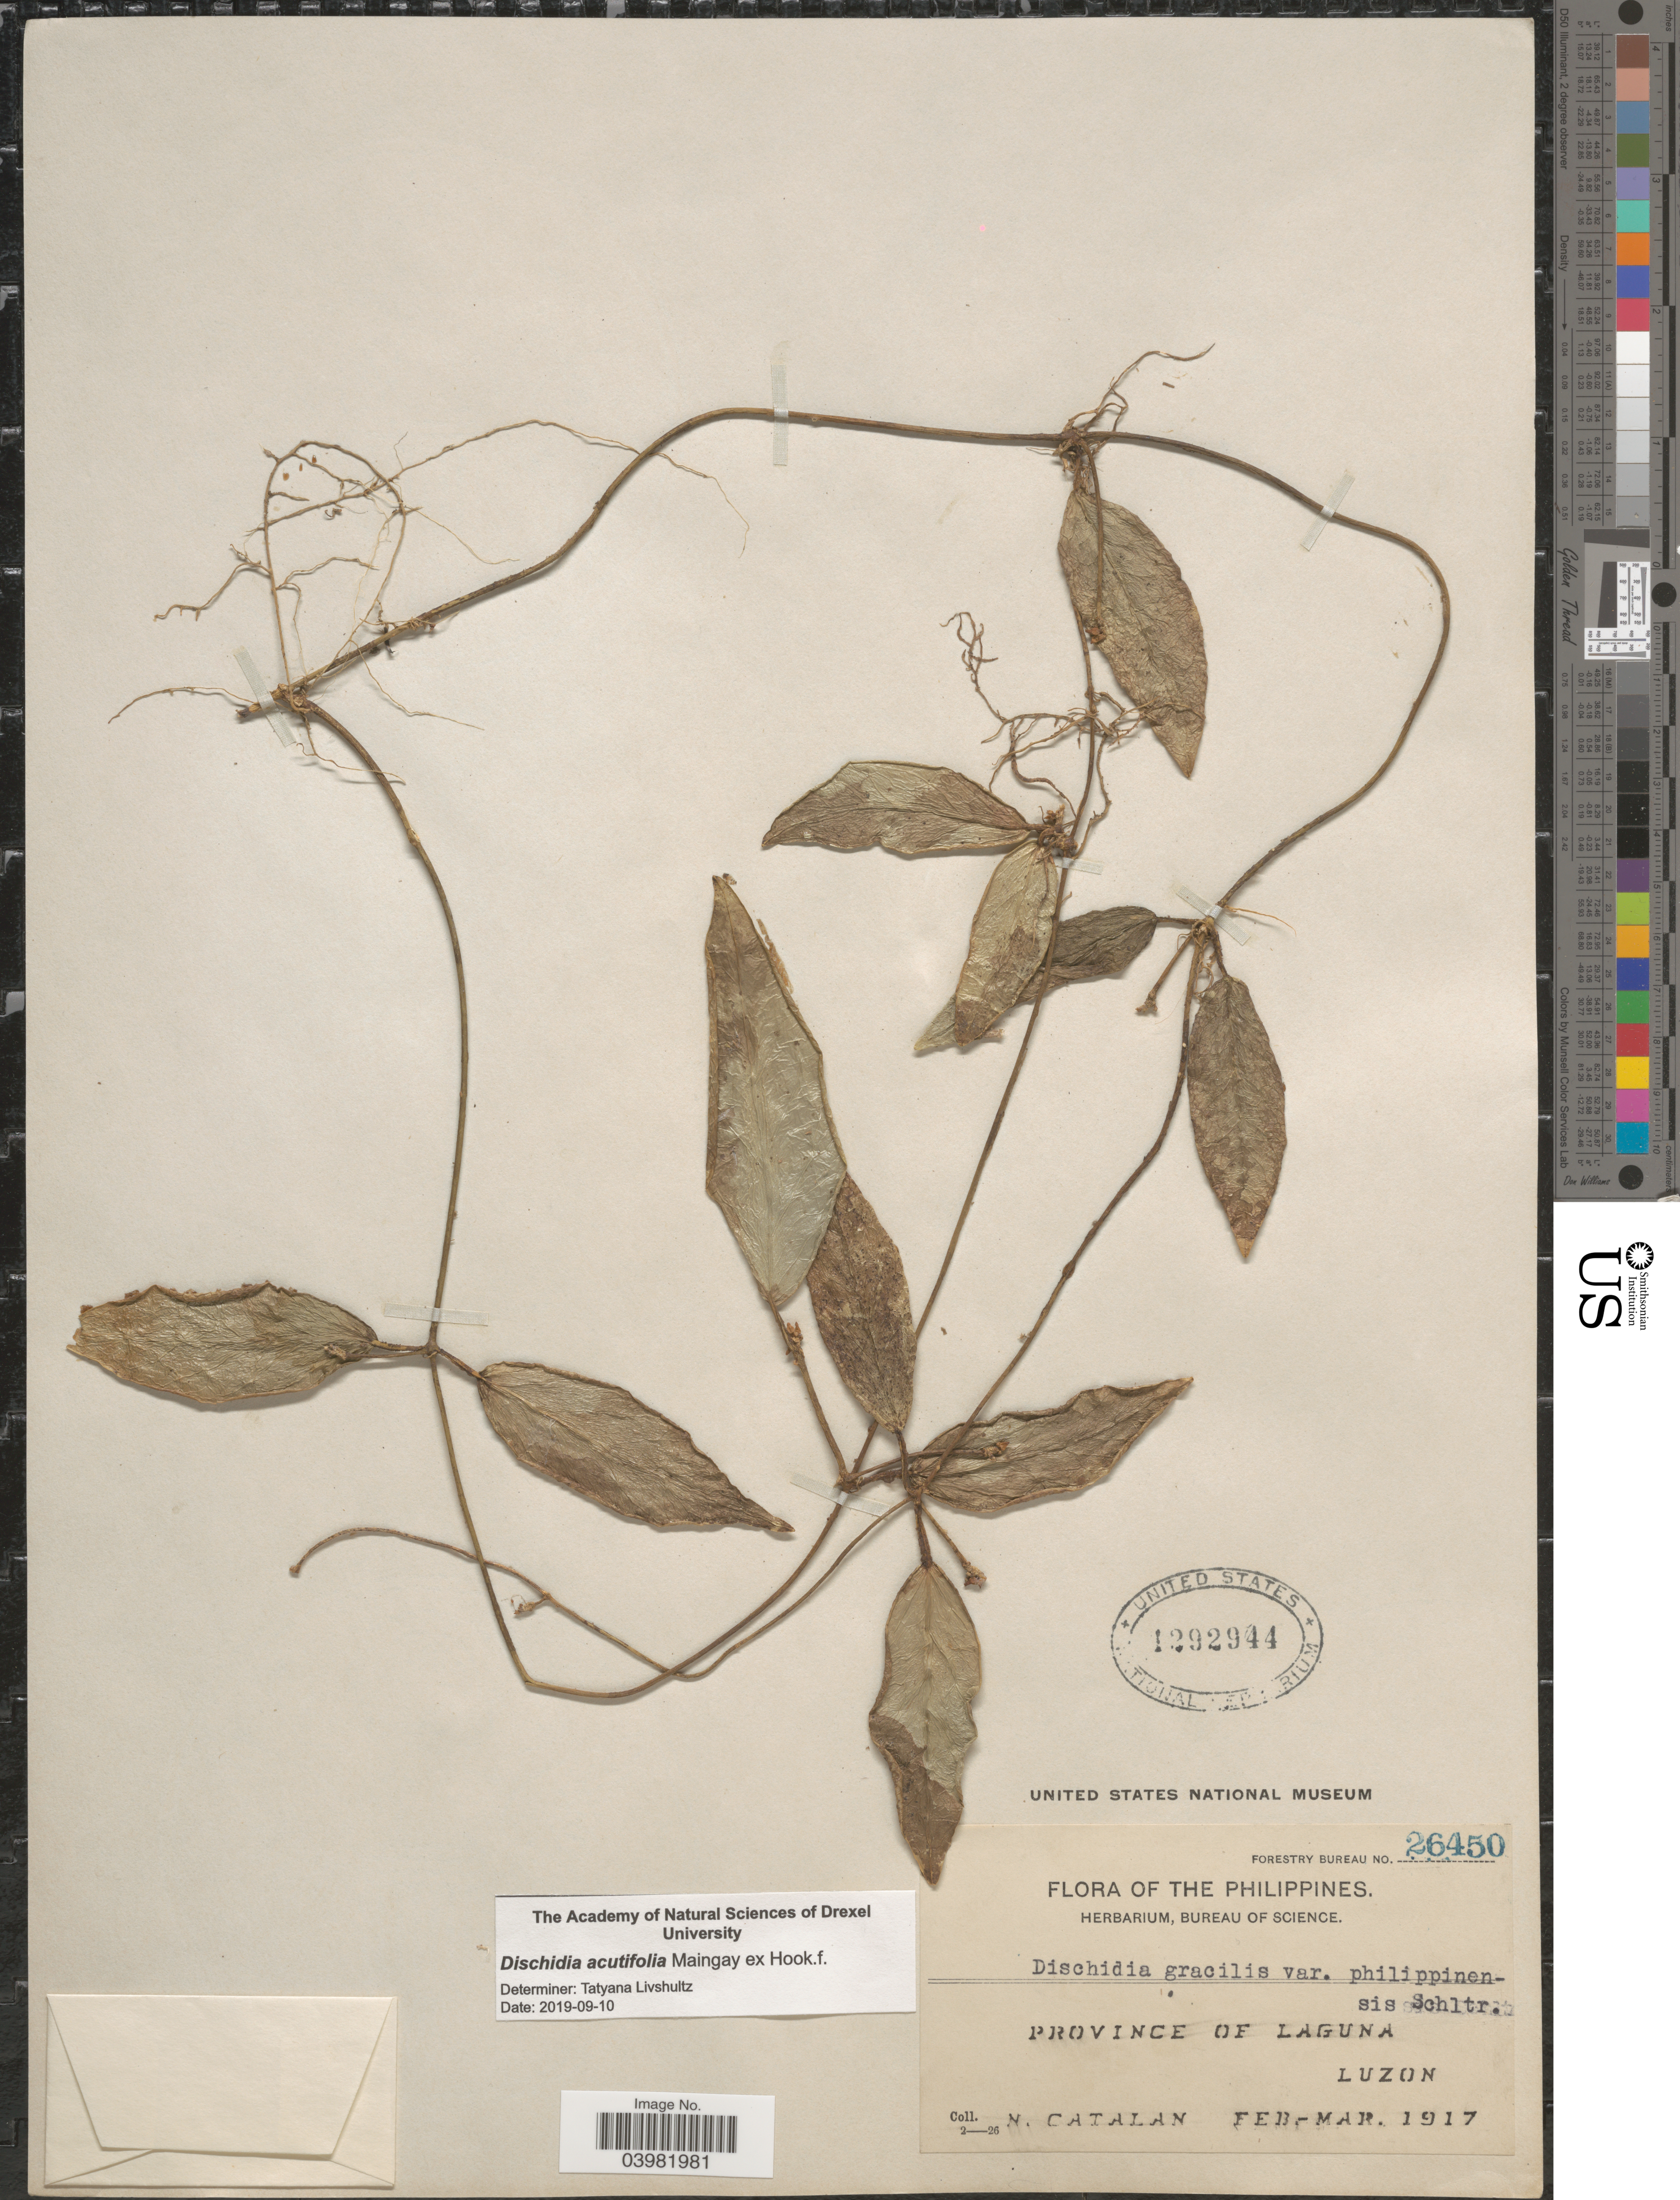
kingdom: Plantae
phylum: Tracheophyta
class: Magnoliopsida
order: Gentianales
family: Apocynaceae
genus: Dischidia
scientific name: Dischidia acutifolia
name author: Maingay ex Hook. f.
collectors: N. Catalan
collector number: Forestry Bureau 26450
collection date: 1917-02/1917-03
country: Philippines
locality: Province of Laguna. Luzon.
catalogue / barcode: US 1292944